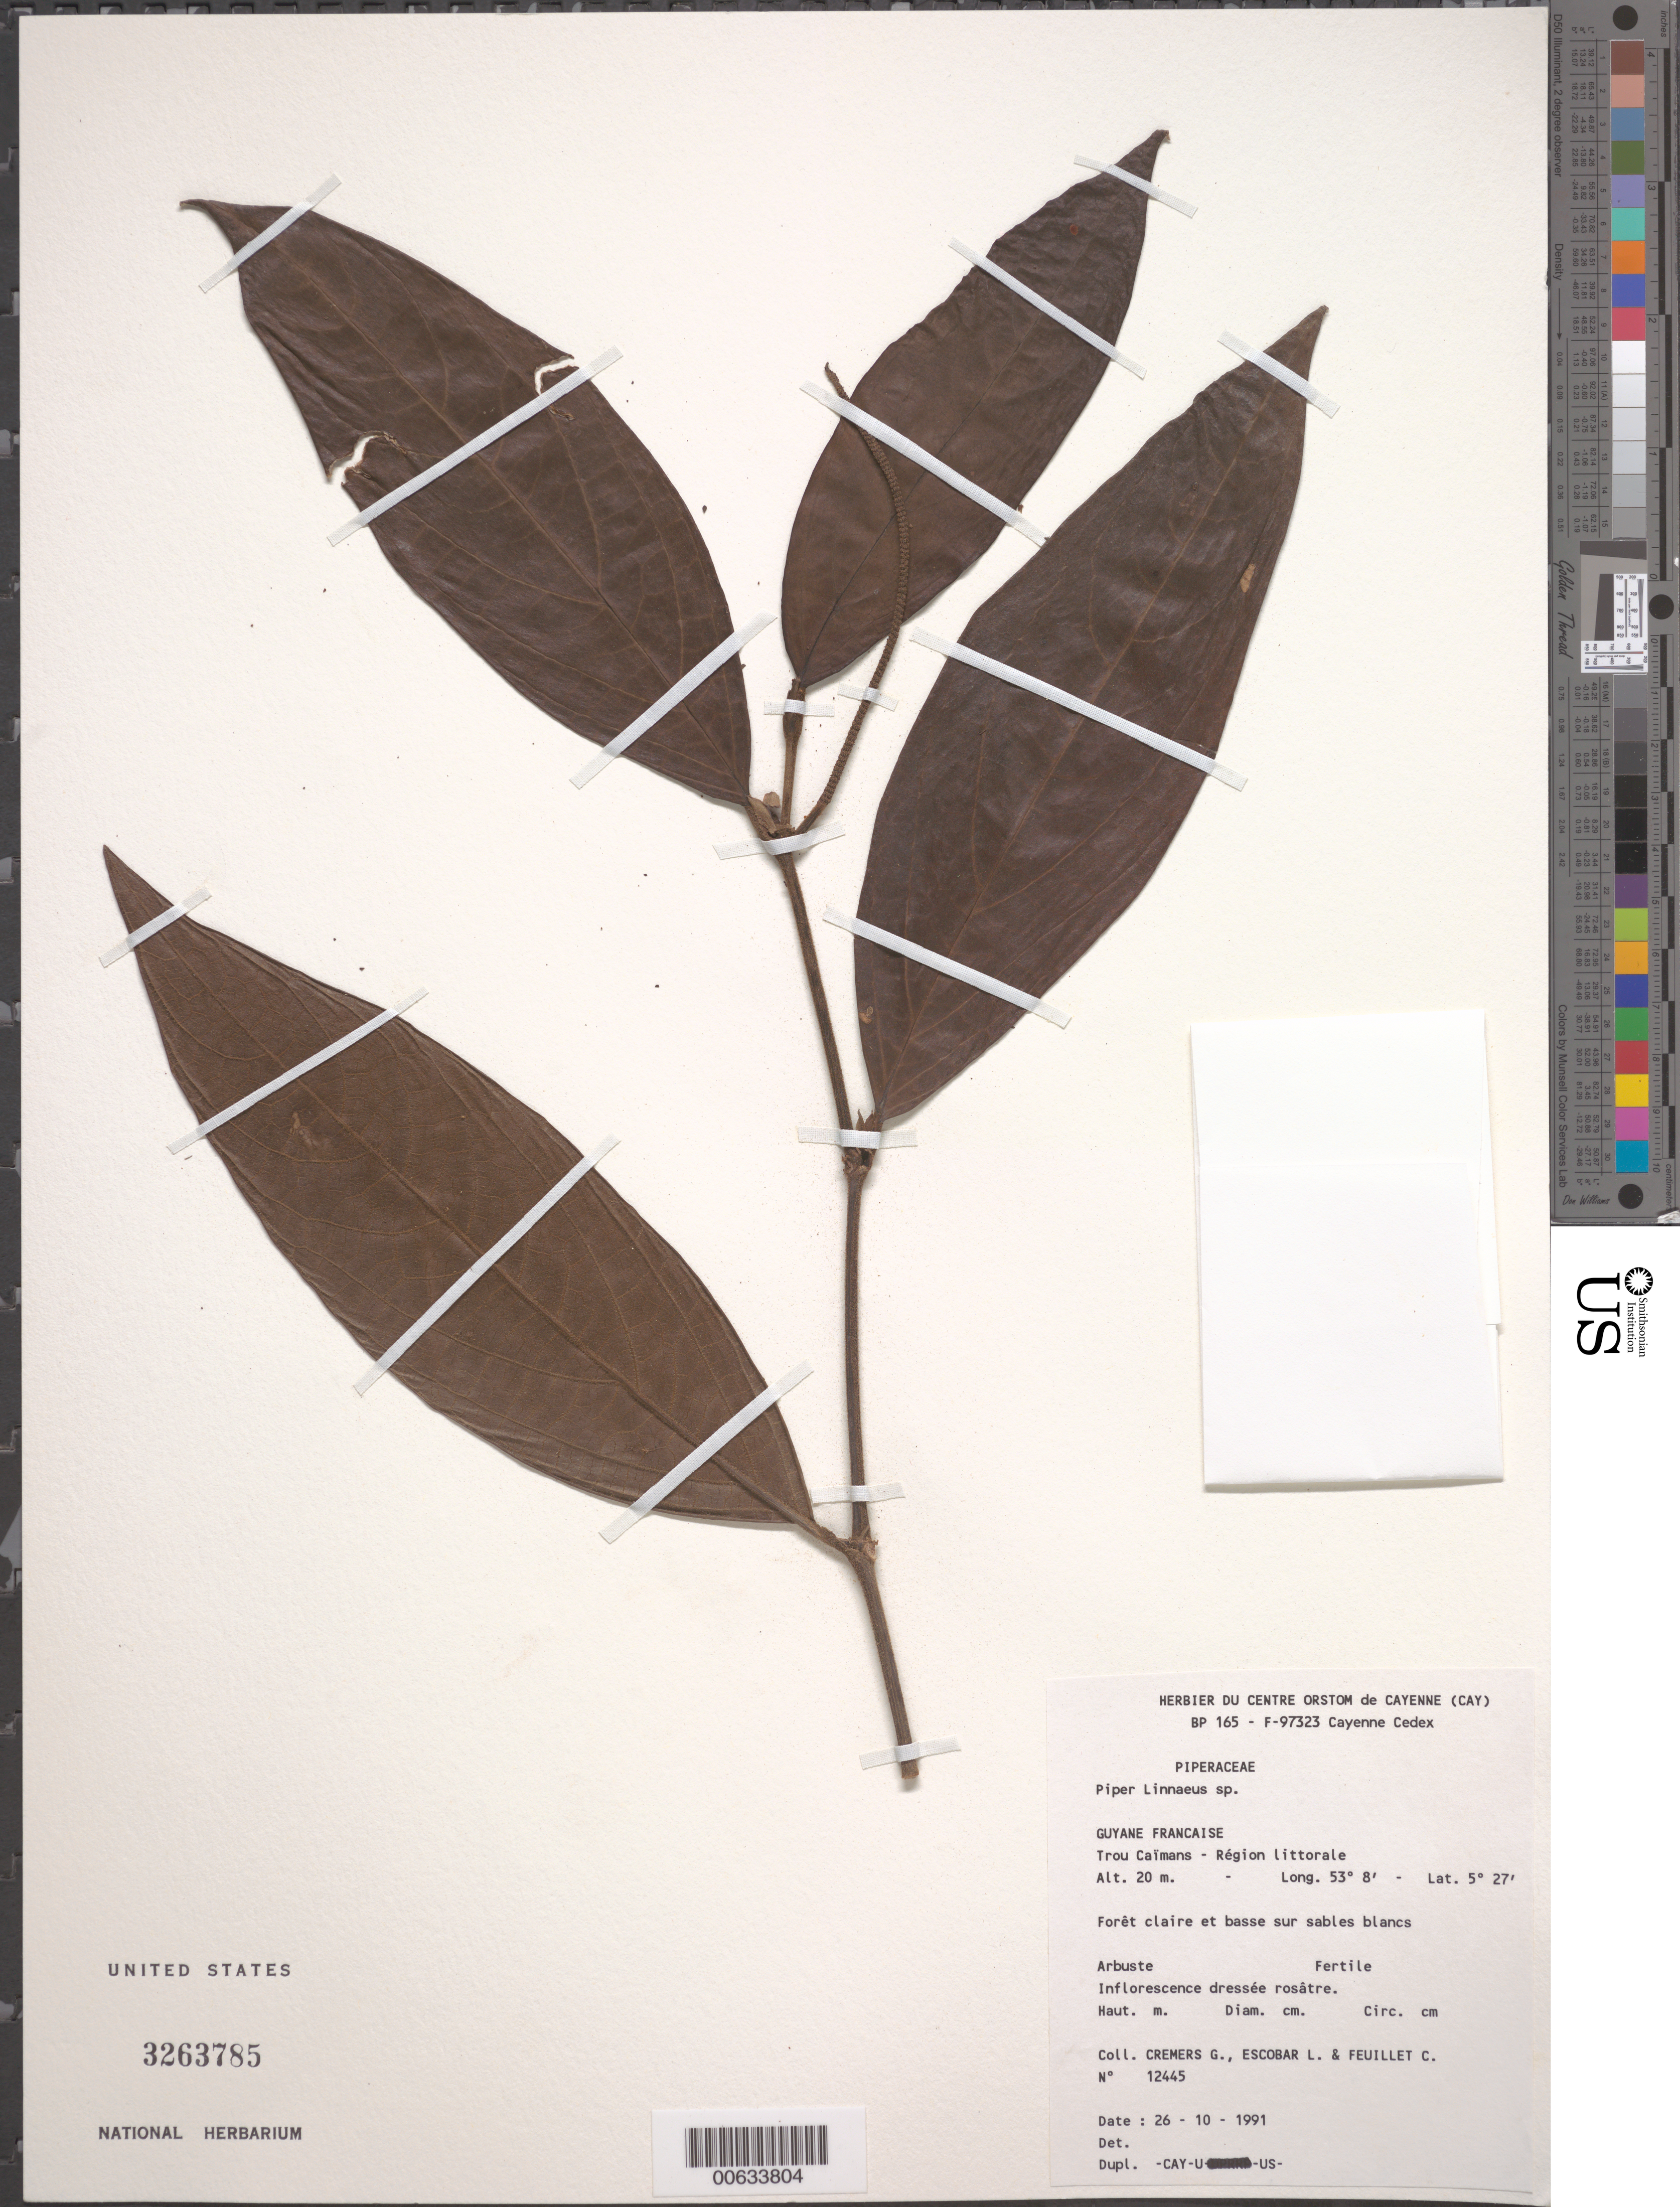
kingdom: Plantae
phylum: Tracheophyta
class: Magnoliopsida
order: Piperales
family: Piperaceae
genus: Piper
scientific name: Piper sp.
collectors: G. Cremers, L. Escobar & C. Feuillet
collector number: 12445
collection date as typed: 26-Oct-91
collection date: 1991-10-26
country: French Guiana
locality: Trou Caïmans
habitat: Forêt claire et basse sur sables blancs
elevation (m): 20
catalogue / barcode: US 3263785